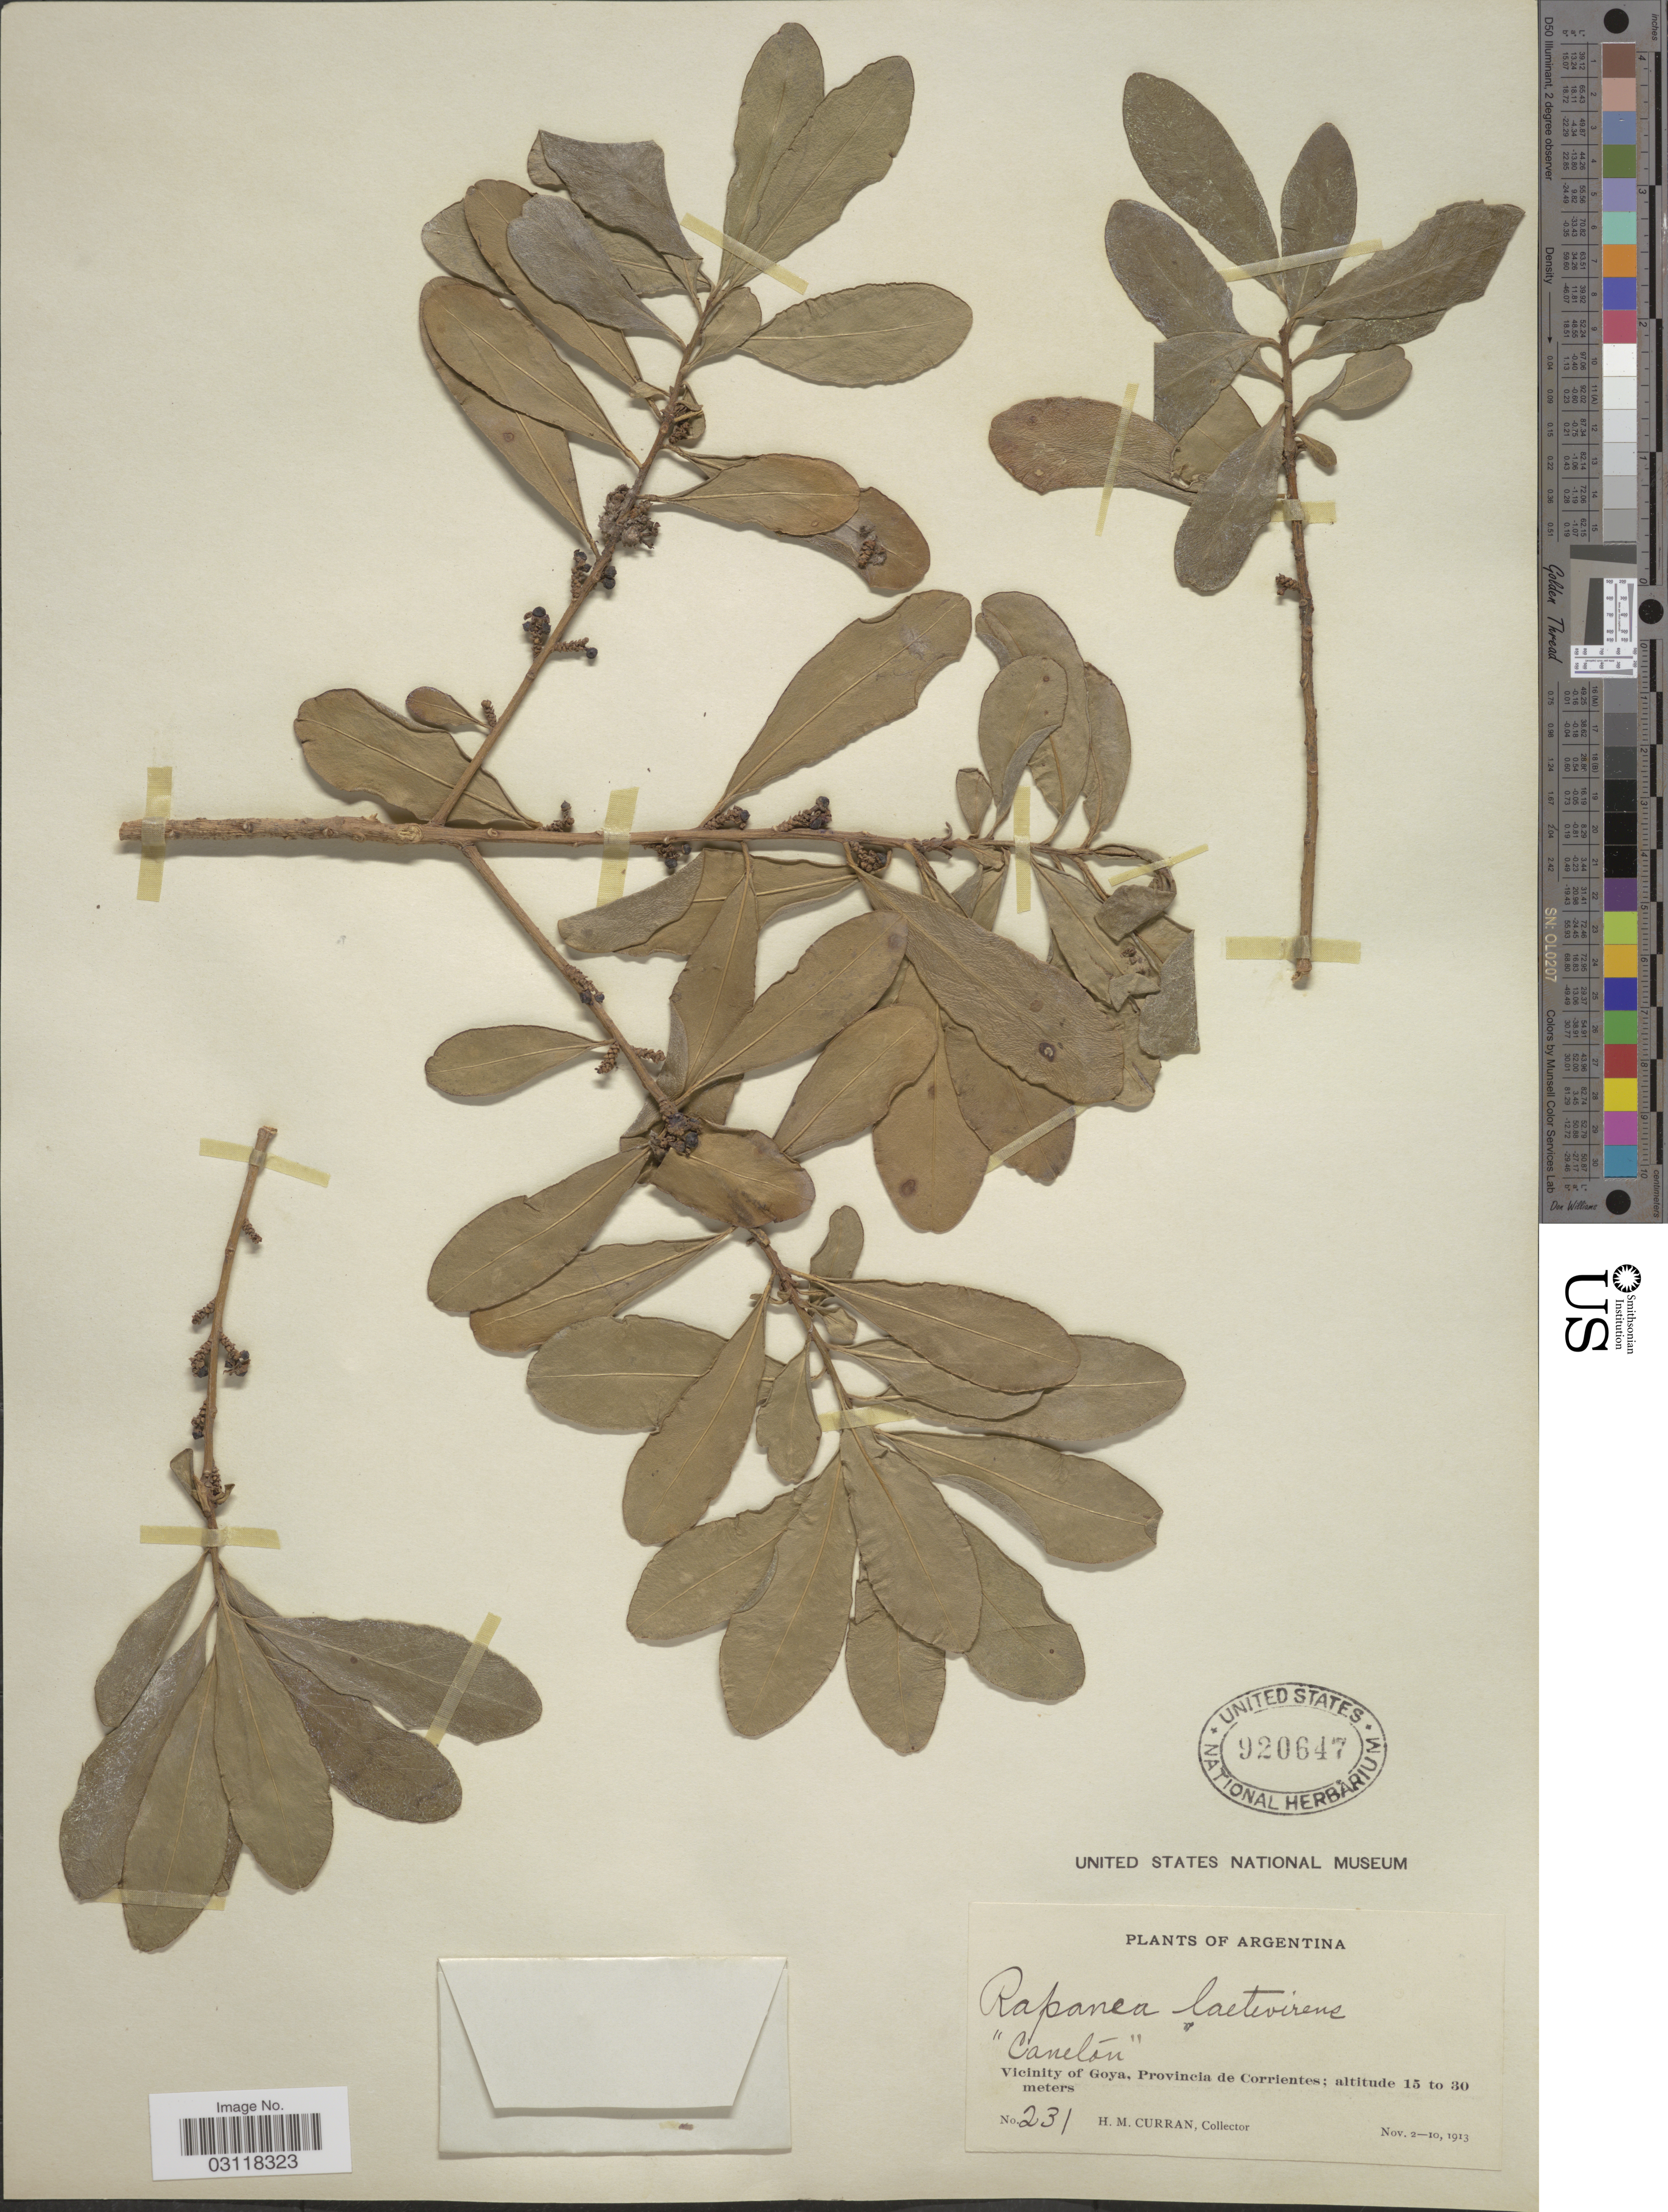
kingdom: Plantae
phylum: Tracheophyta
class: Magnoliopsida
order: Ericales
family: Primulaceae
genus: Rapanea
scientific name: Rapanea laetevirens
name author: Mez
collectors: H. M. Curran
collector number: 231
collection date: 1913-11-02/1913-11-10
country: Argentina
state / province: Corrientes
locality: Vicinity of Goya, Provincia de Corrientes.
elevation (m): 15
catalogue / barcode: US 920647